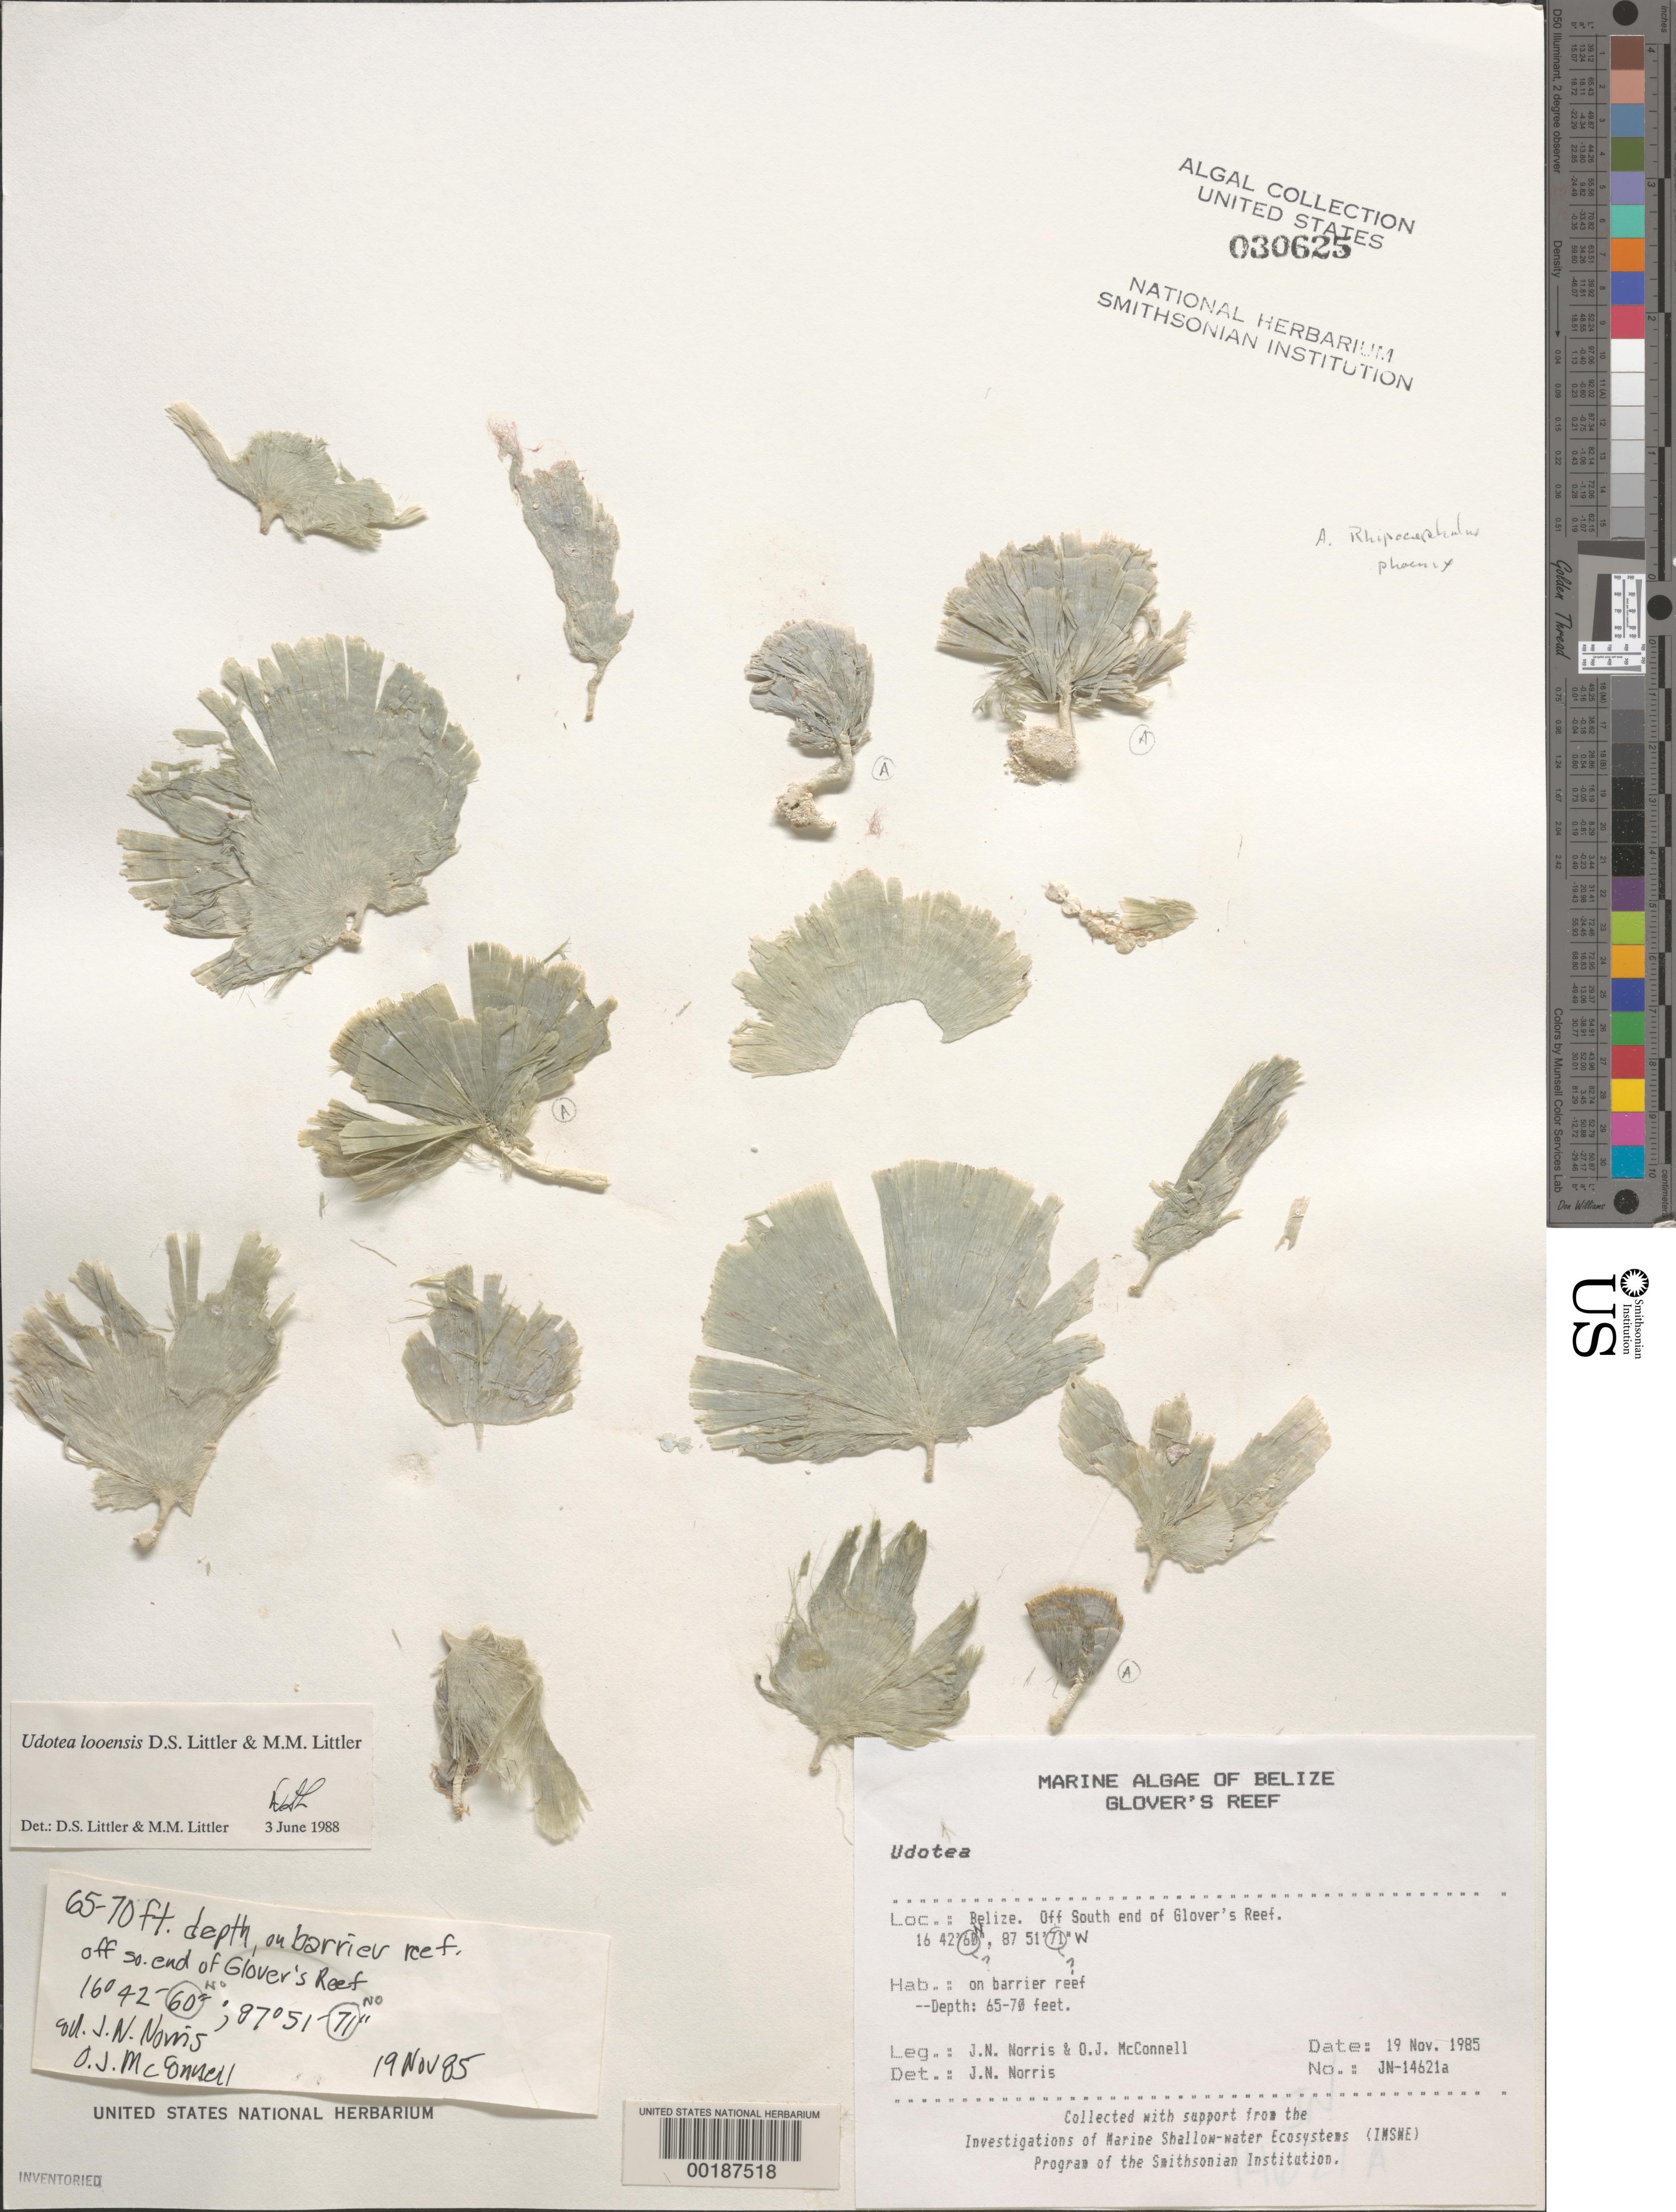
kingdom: Plantae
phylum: Chlorophyta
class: Ulvophyceae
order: Bryopsidales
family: Udoteaceae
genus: Udotea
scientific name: Udotea looensis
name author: D.S. Littler & Littler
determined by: Littler, D. S.; Littler, M. M.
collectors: J. N. Norris & O. McConnell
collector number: JN-14621a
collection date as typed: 19 Nov 1985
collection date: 1985-11-19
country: Belize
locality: Glover's Reef, off south end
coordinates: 16 42'00"N, 87 51'00"W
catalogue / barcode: US 30625